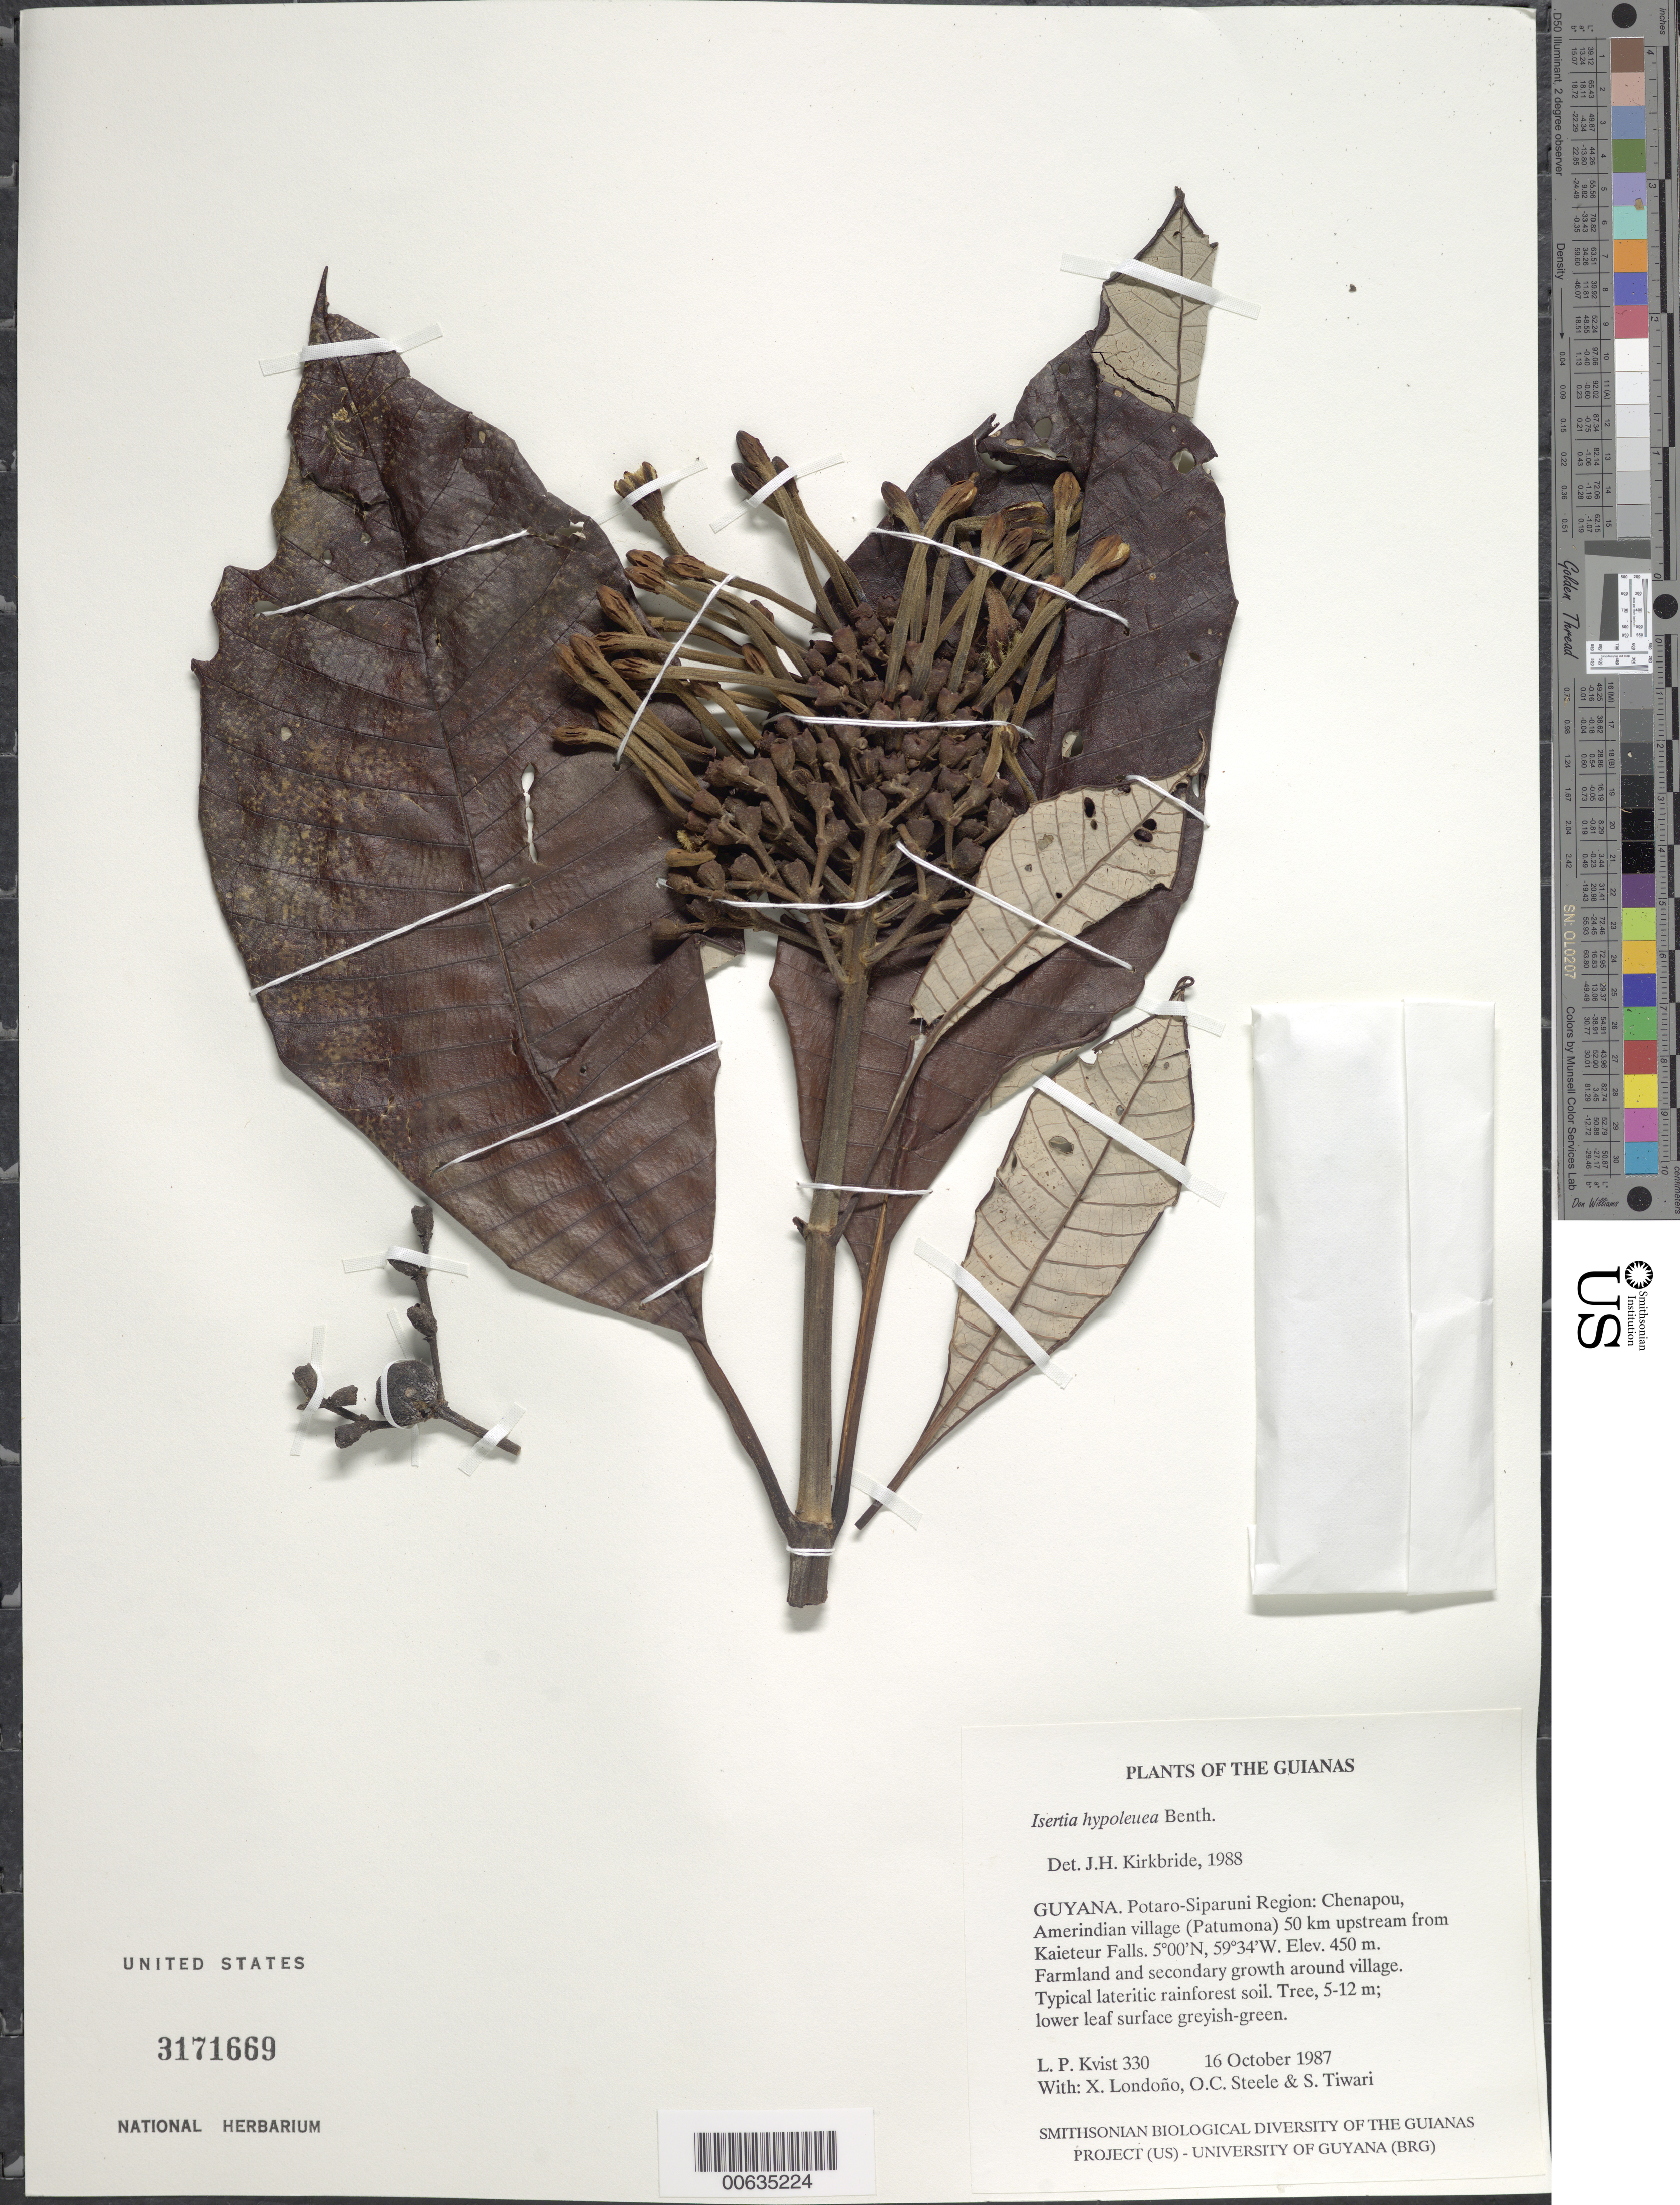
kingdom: Plantae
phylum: Tracheophyta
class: Magnoliopsida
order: Gentianales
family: Rubiaceae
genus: Isertia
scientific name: Isertia hypoleuca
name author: Benth.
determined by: Kirkbride, J. H.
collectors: L. P. Kvist, X. Londoño, O. C. Steele & S. Tiwari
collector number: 330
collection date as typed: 16 October 1987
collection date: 1987-10-16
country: Guyana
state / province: Potaro-Siparuni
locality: Chenapou, Amerindian village (Patumona) 50 km upstream from Kaieteur Falls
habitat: Farmland and secondary growth around village. Typical lateritic rainforest soil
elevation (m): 450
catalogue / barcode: US 3171669